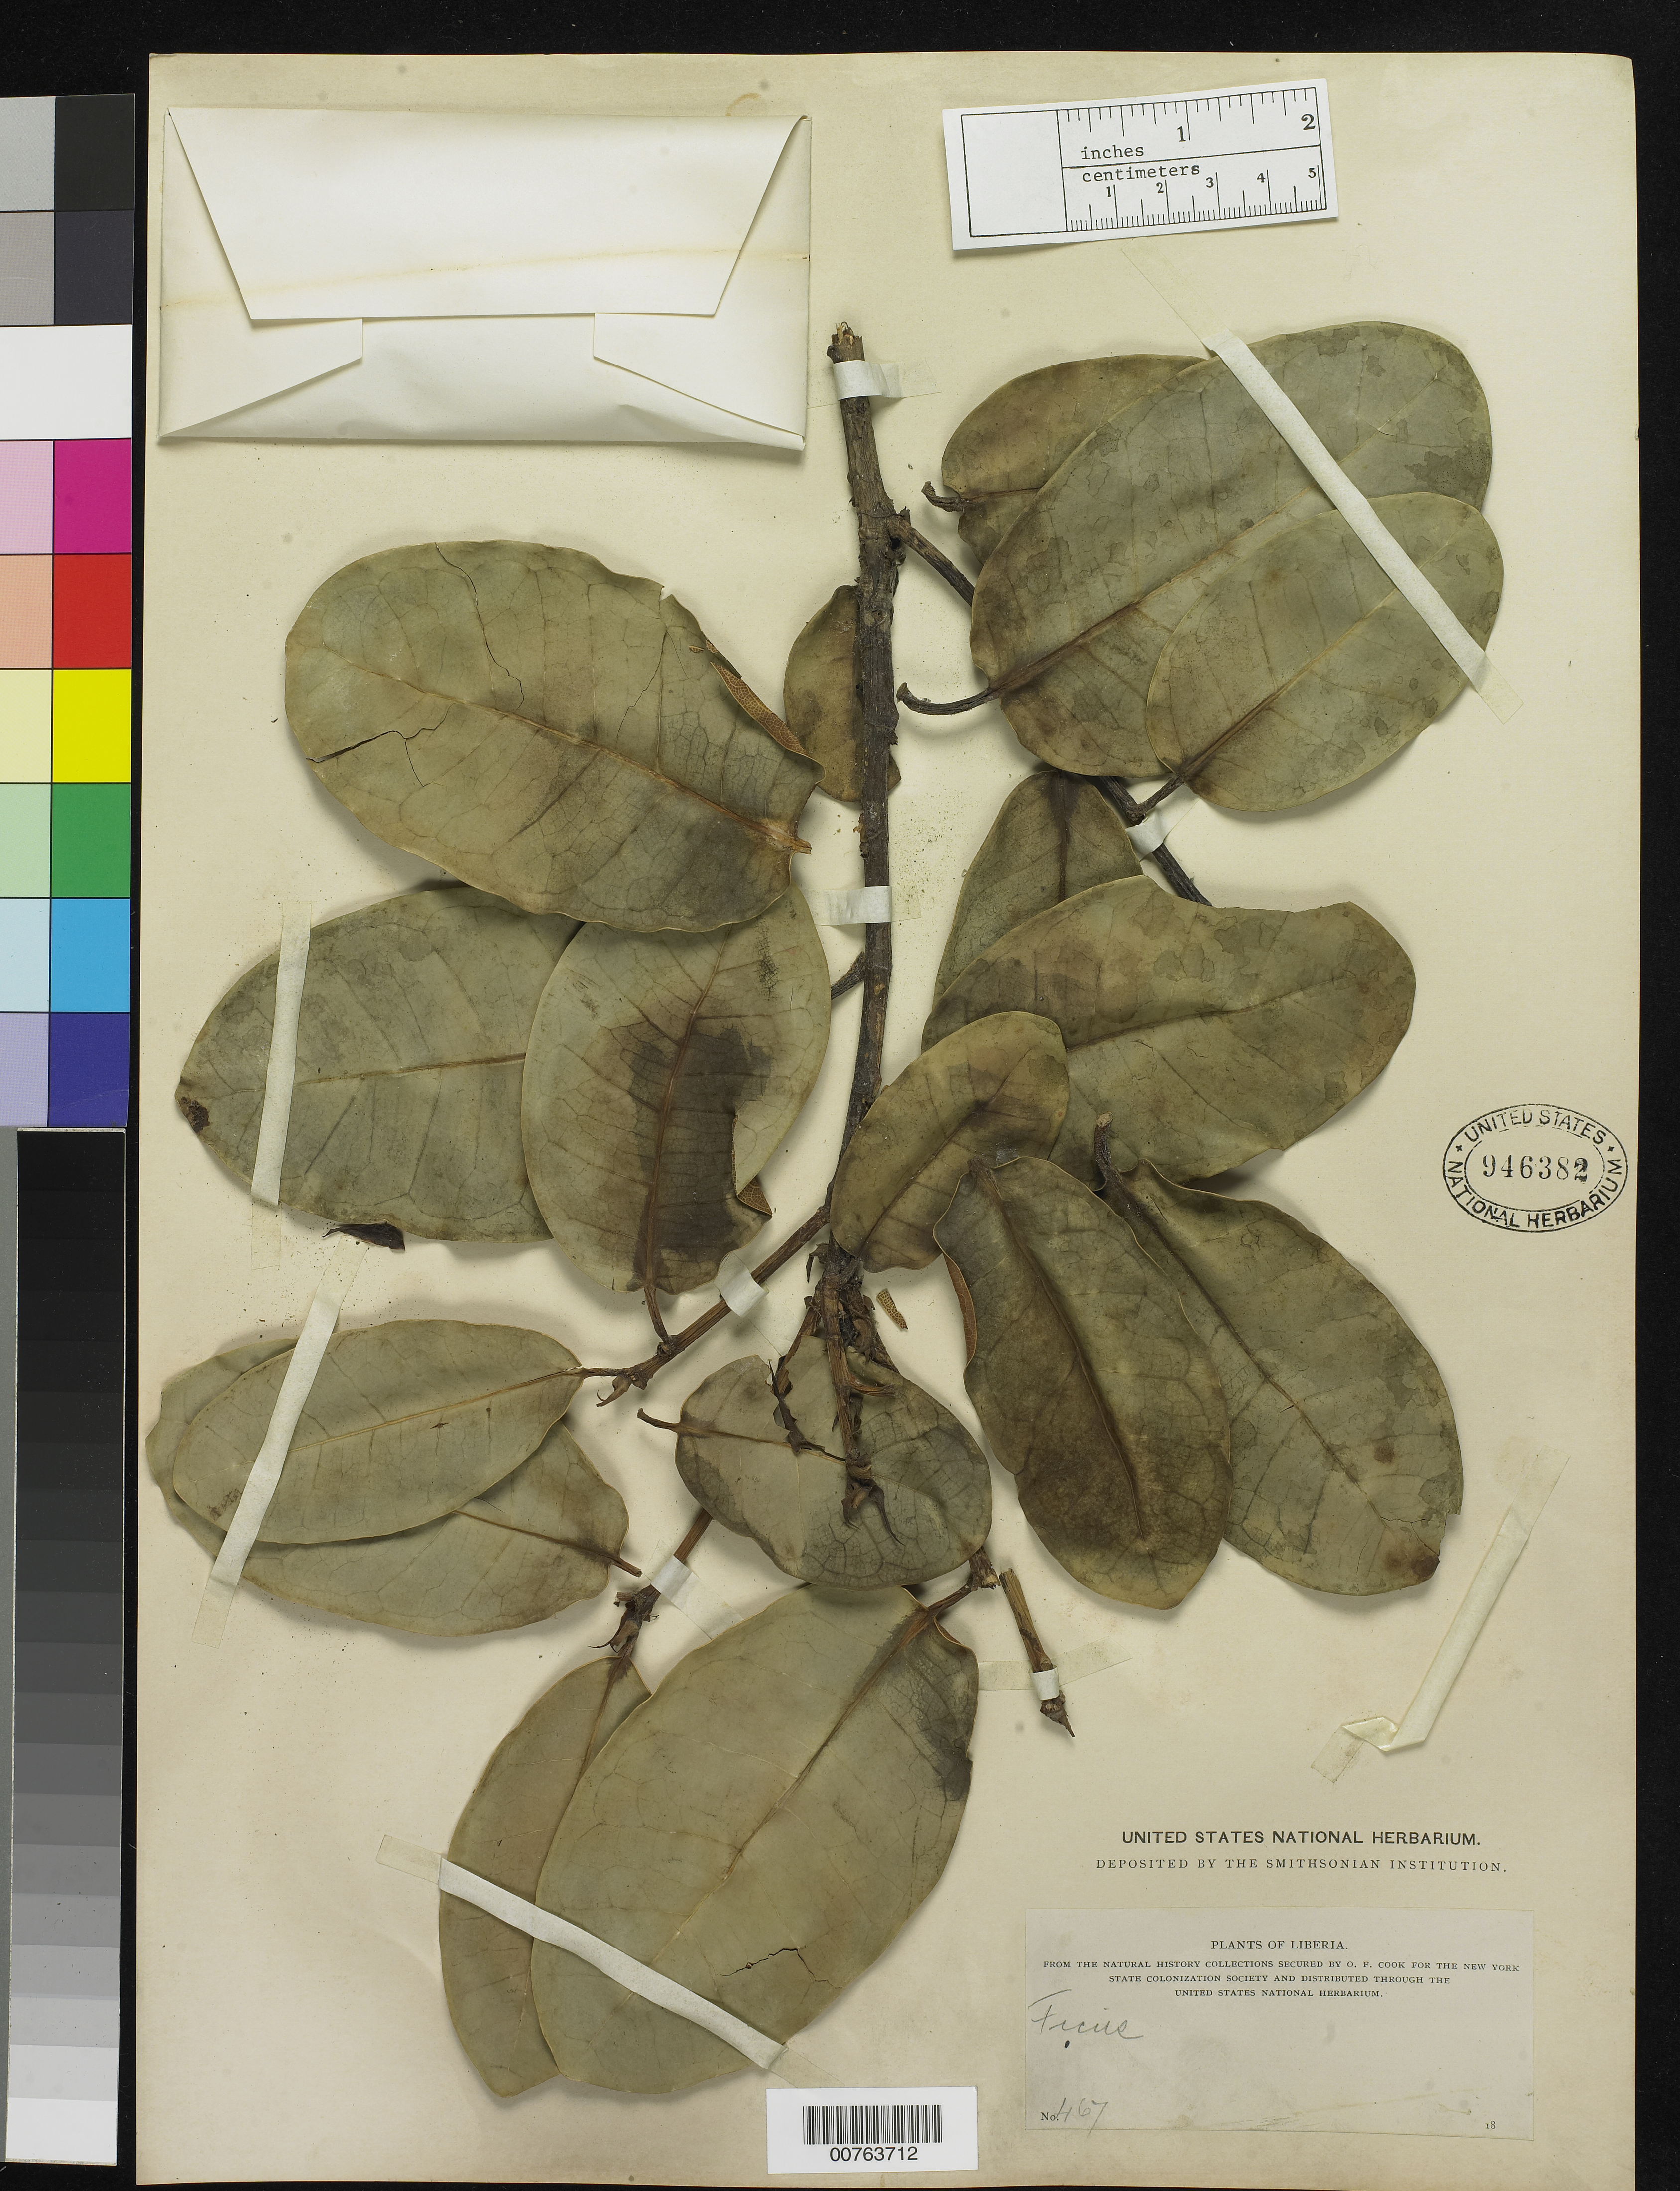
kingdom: Plantae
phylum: Tracheophyta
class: Magnoliopsida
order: Rosales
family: Moraceae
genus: Ficus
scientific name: Ficus sp.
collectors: O. F. Cook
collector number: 467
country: Liberia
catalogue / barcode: US 946382